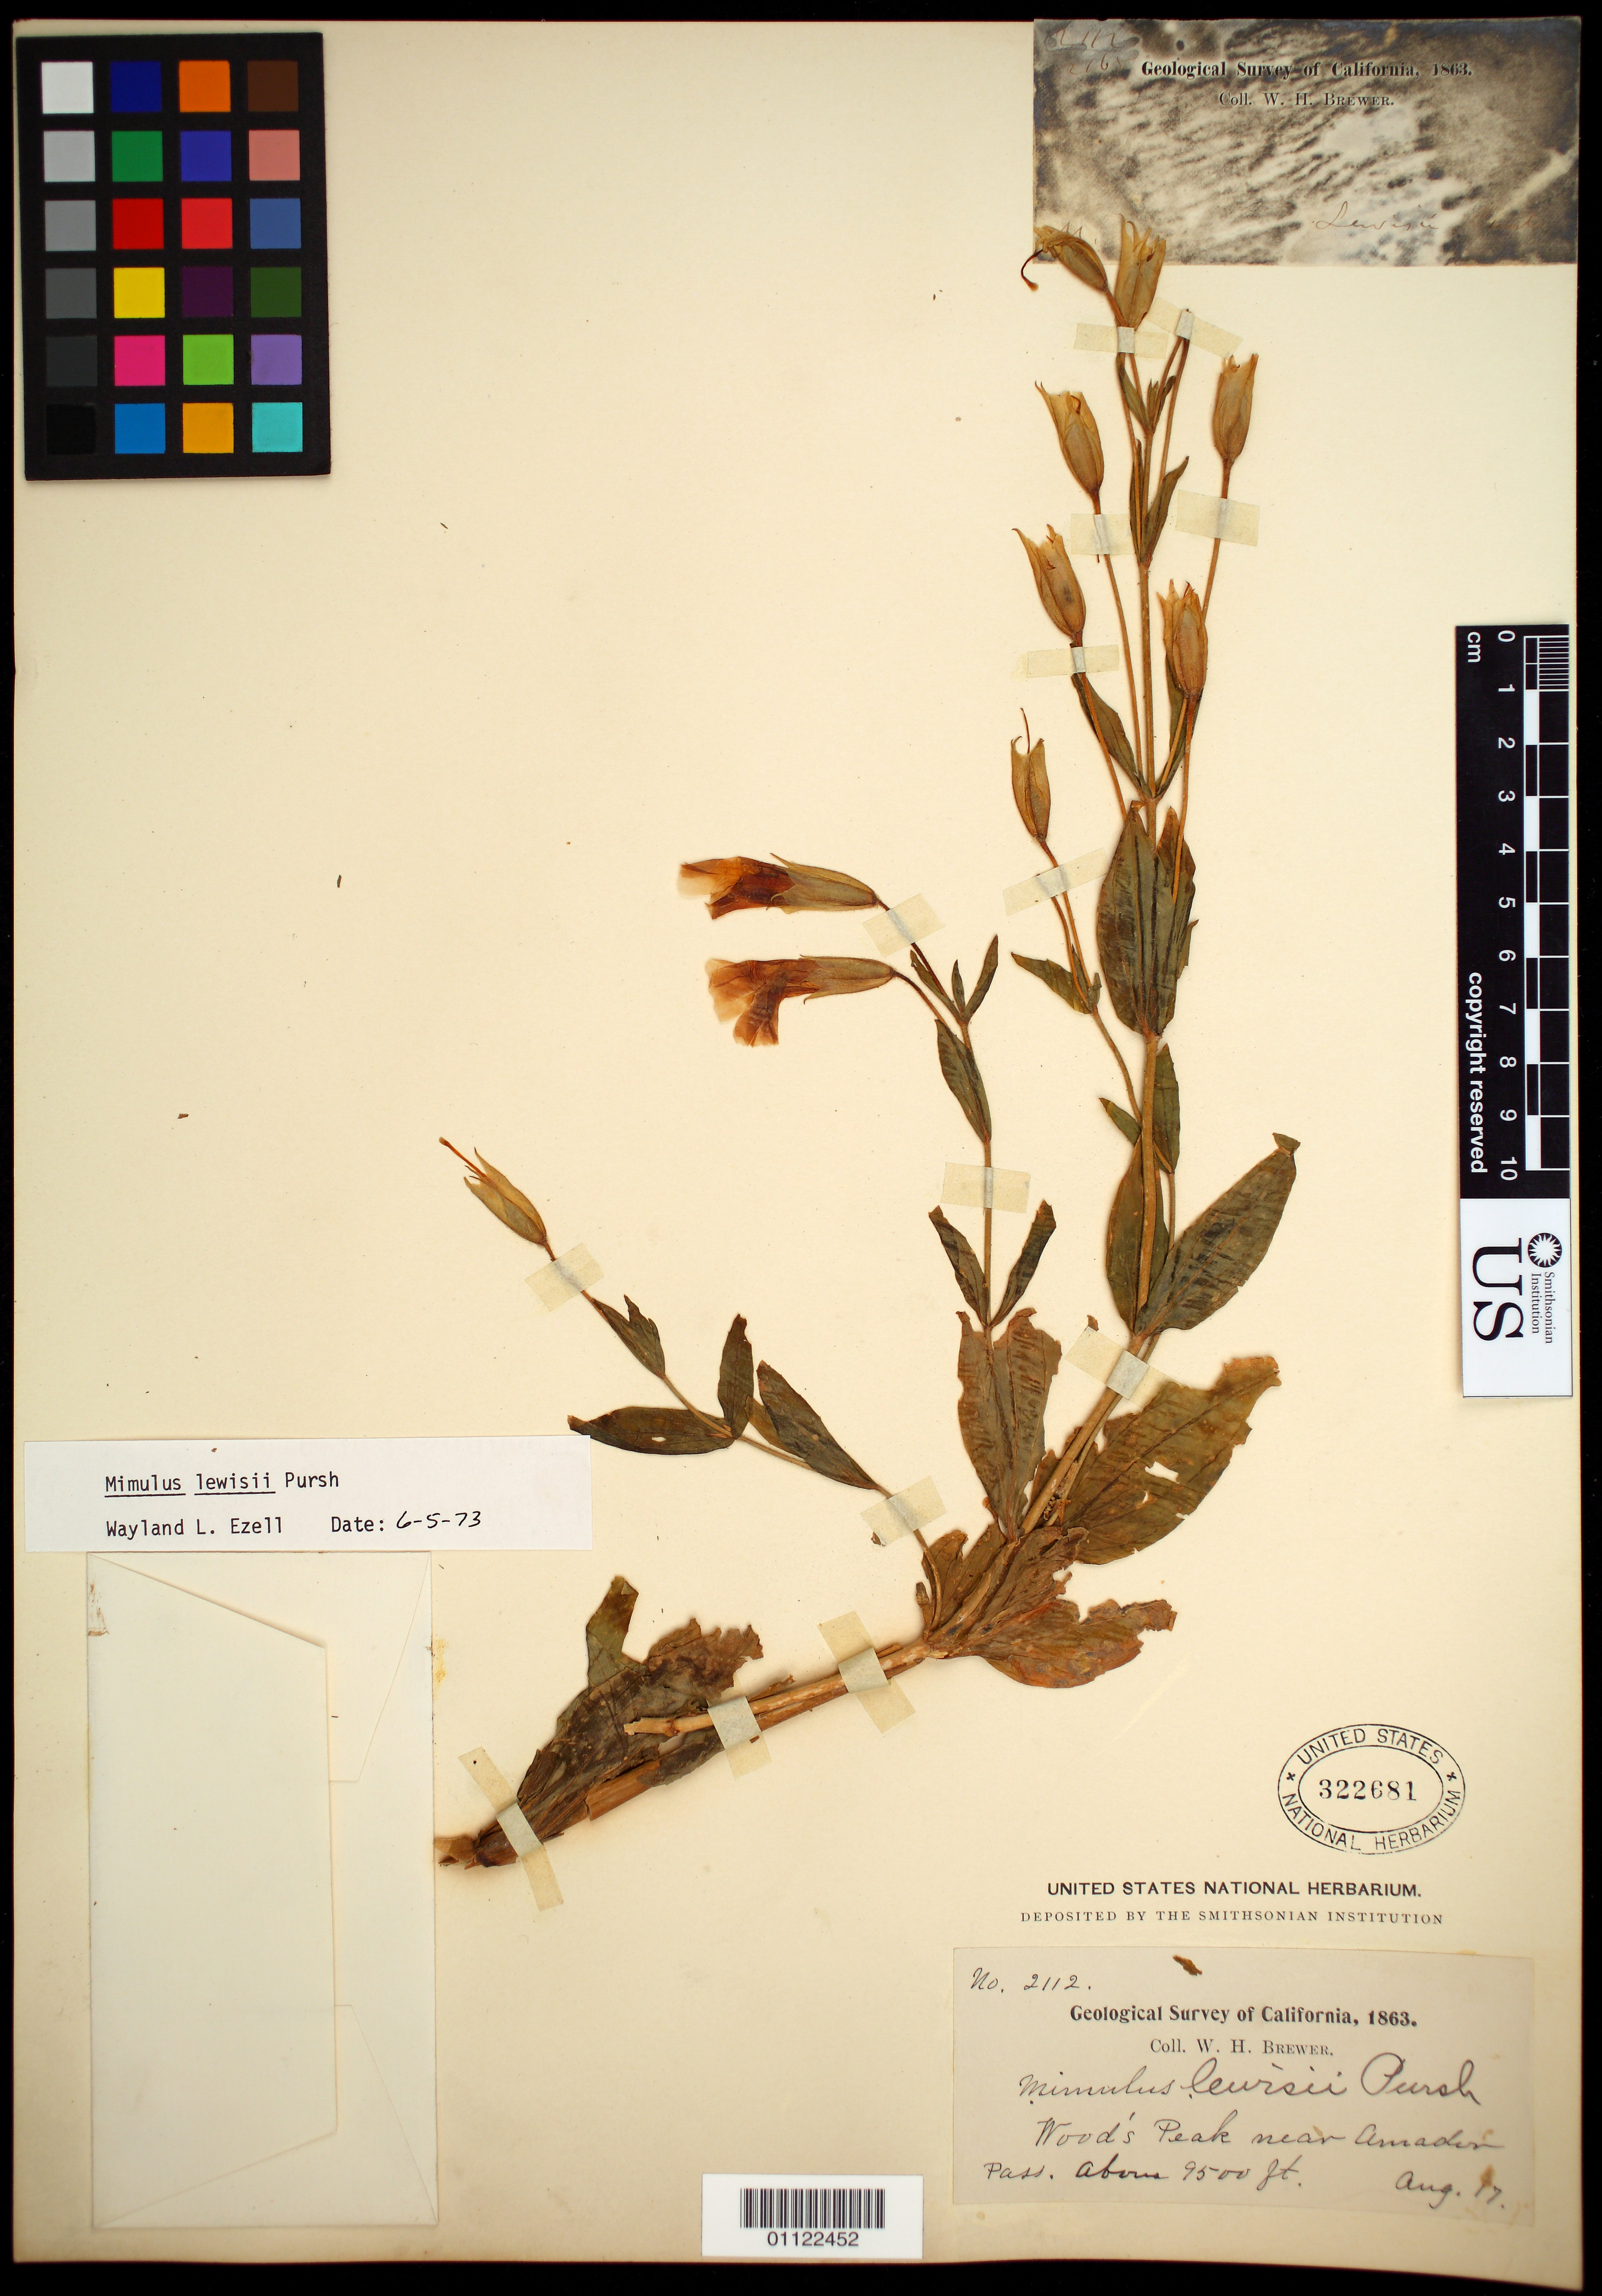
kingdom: Plantae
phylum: Tracheophyta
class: Magnoliopsida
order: Lamiales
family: Phrymaceae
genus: Mimulus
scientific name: Mimulus lewisii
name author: Pursh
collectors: W. H. Brewer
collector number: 2112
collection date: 1863-08-17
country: United States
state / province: California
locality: Wood's Peak near Amador Pass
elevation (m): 2896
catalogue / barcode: US 322681